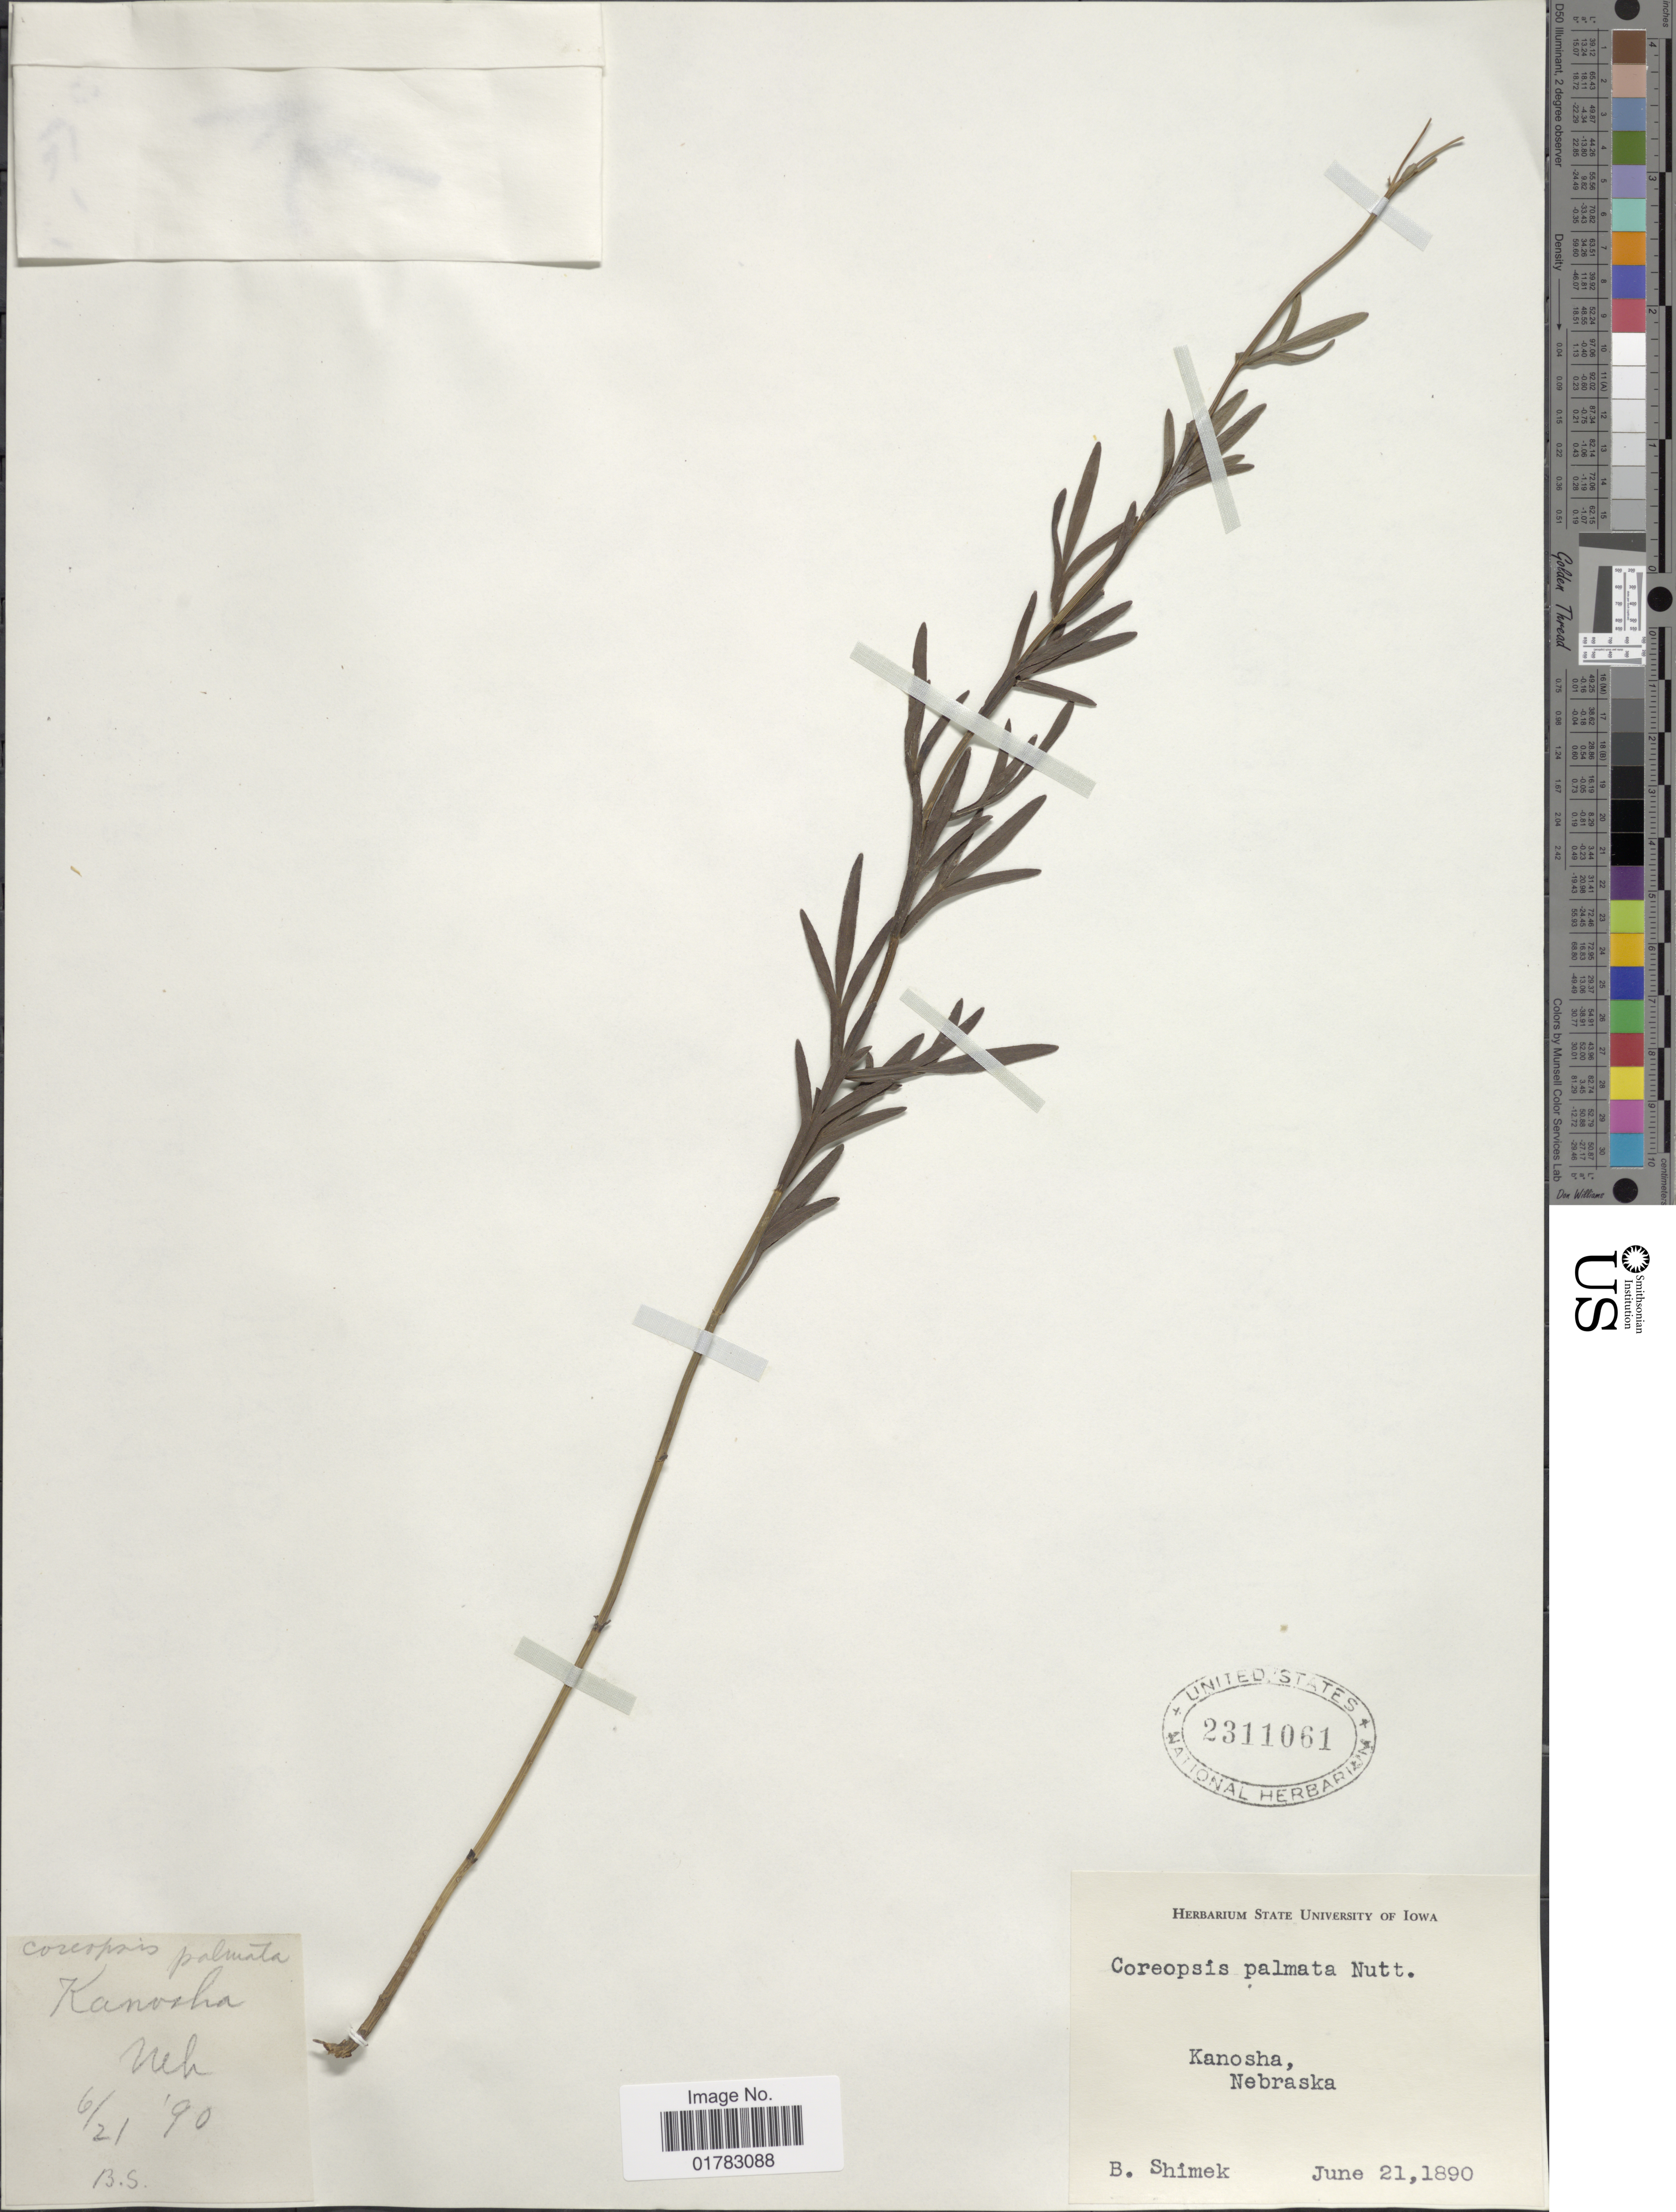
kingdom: Plantae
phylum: Tracheophyta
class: Magnoliopsida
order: Asterales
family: Asteraceae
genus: Coreopsis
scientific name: Coreopsis palmata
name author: Nutt.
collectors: B. Shimek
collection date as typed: Transcribed d/m/y: 21/6/90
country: United States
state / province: Nebraska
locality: Kanosha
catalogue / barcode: US 2311061